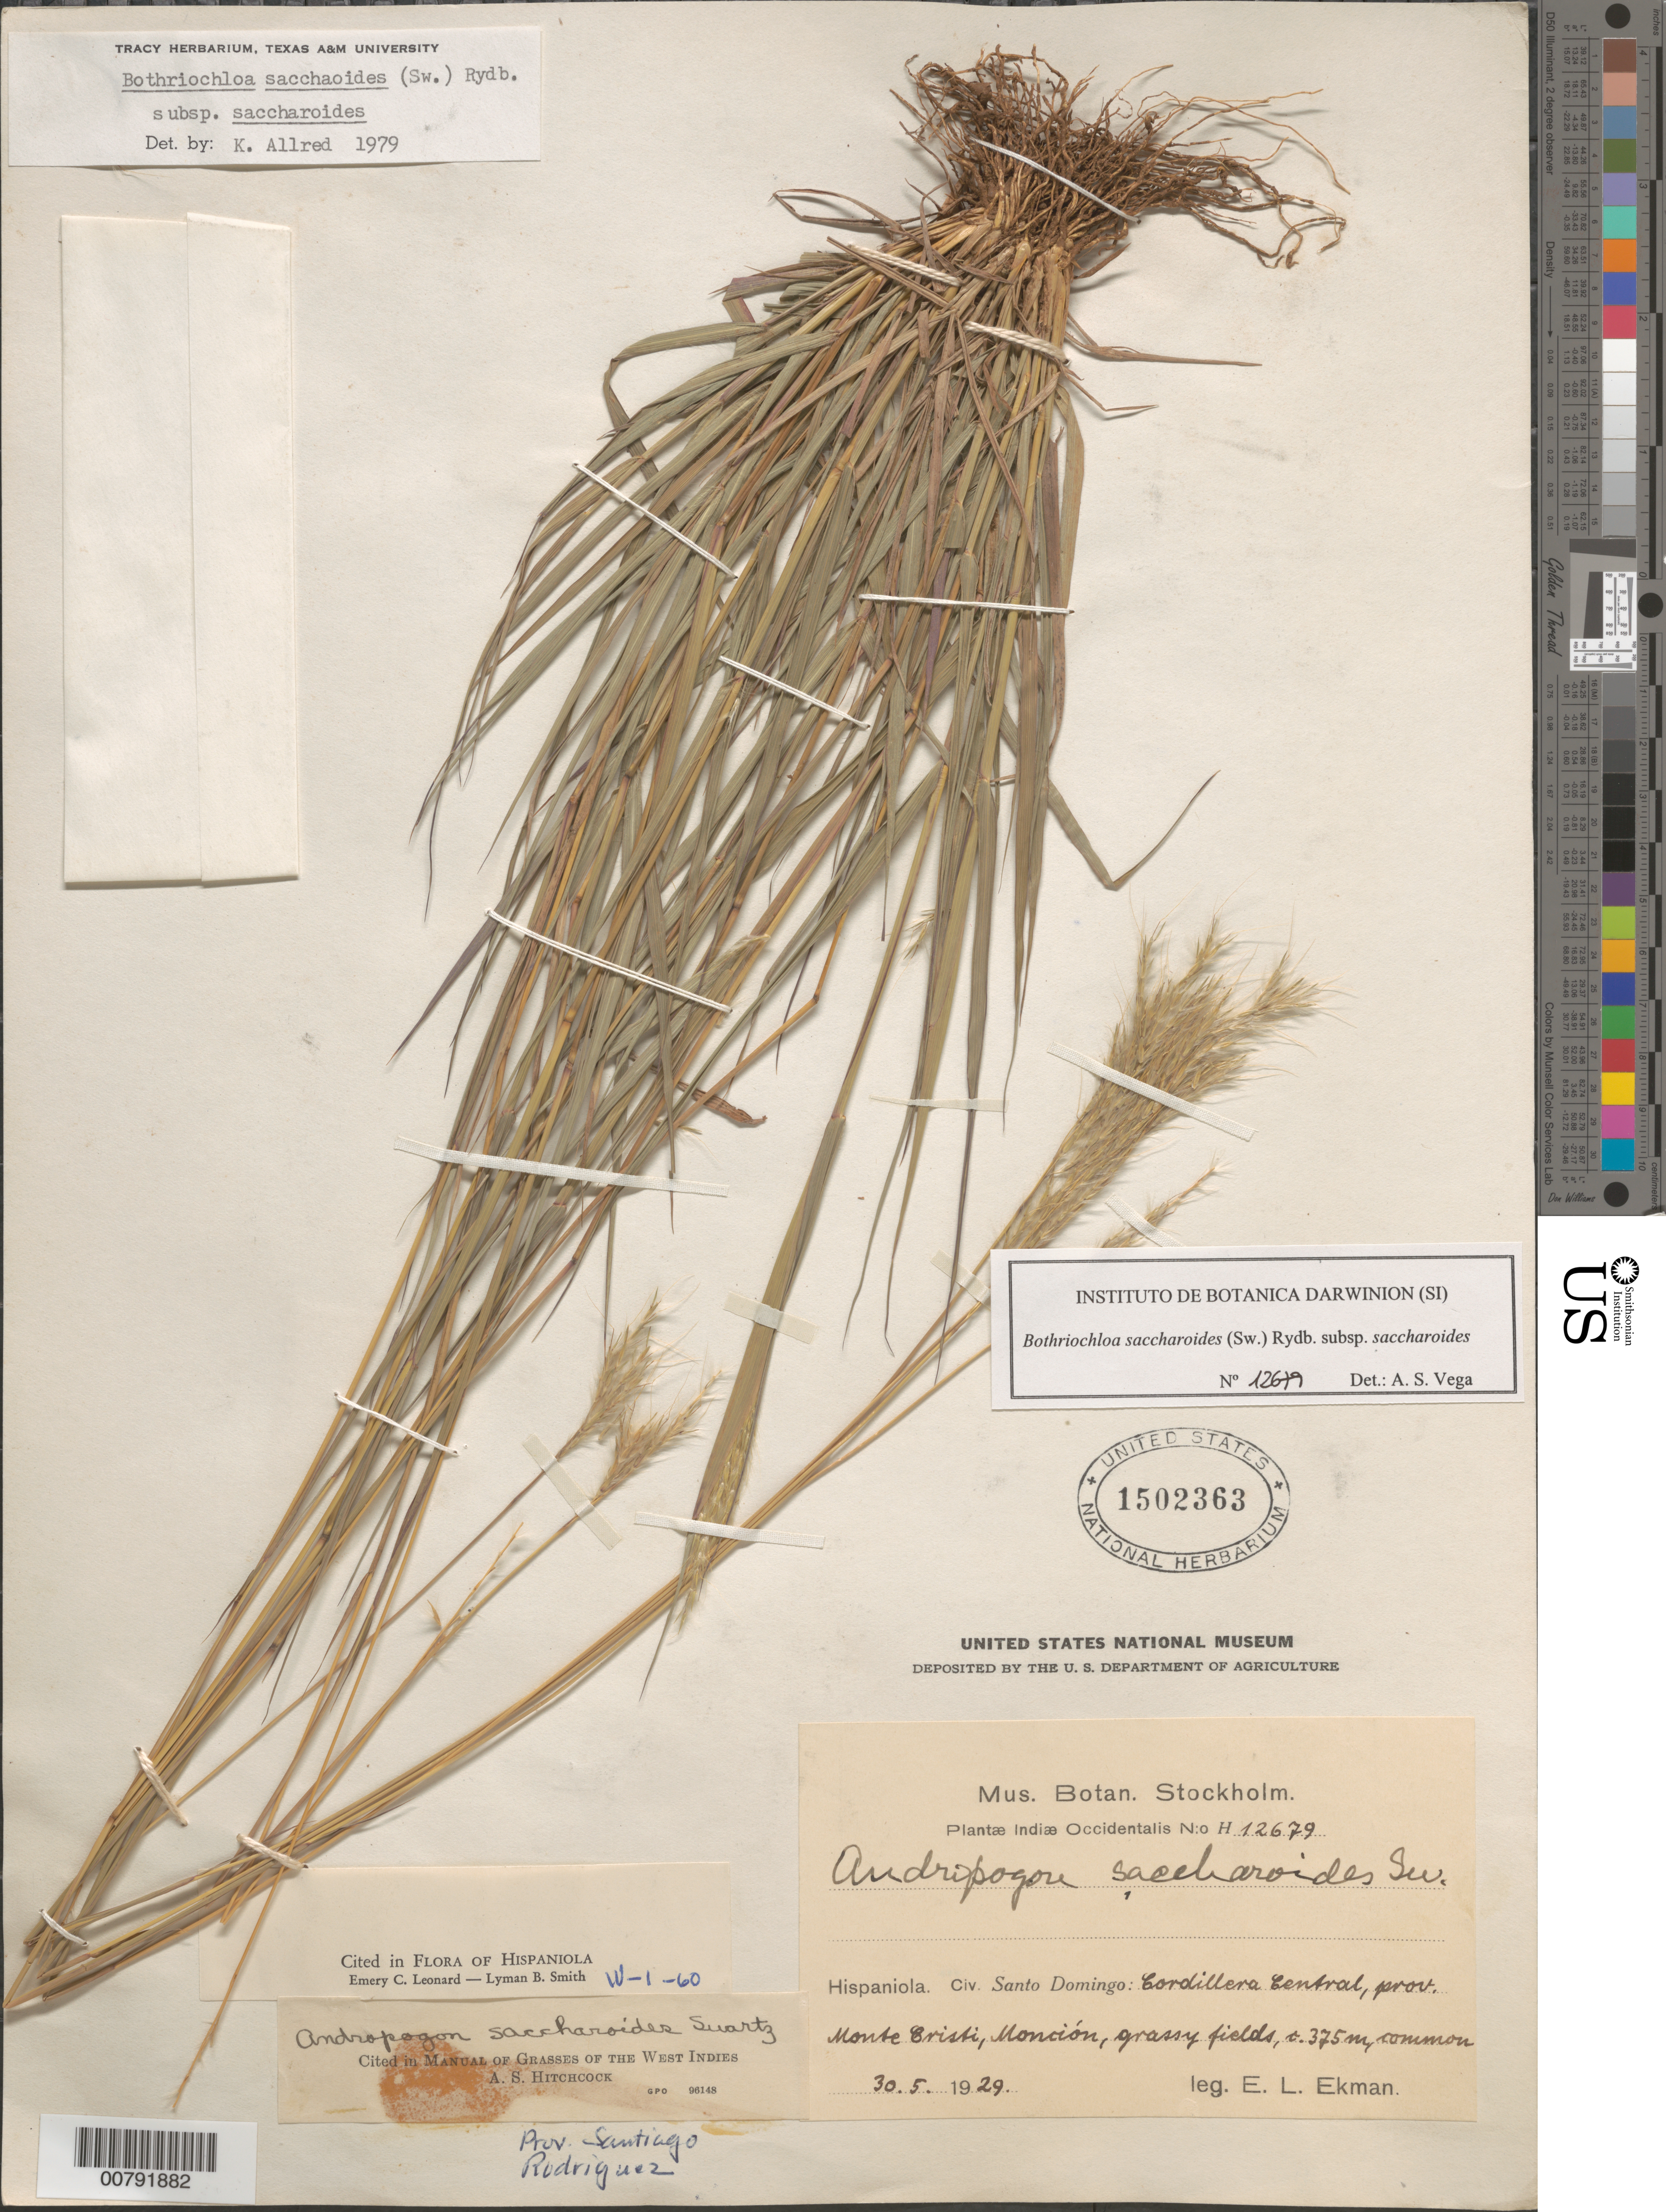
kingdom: Plantae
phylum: Tracheophyta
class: Liliopsida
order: Poales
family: Poaceae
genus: Bothriochloa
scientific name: Bothriochloa saccharoides subsp. saccharoides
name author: (Sw.) Rydb.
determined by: Vega, A. S.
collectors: E. L. Ekman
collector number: H 12679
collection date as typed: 30 May 1929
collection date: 1929-05-30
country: Dominican Republic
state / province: Monte Cristi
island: Hispaniola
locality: Cordillera Central, Mancion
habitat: Grassy fields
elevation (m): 375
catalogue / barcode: US 1502363